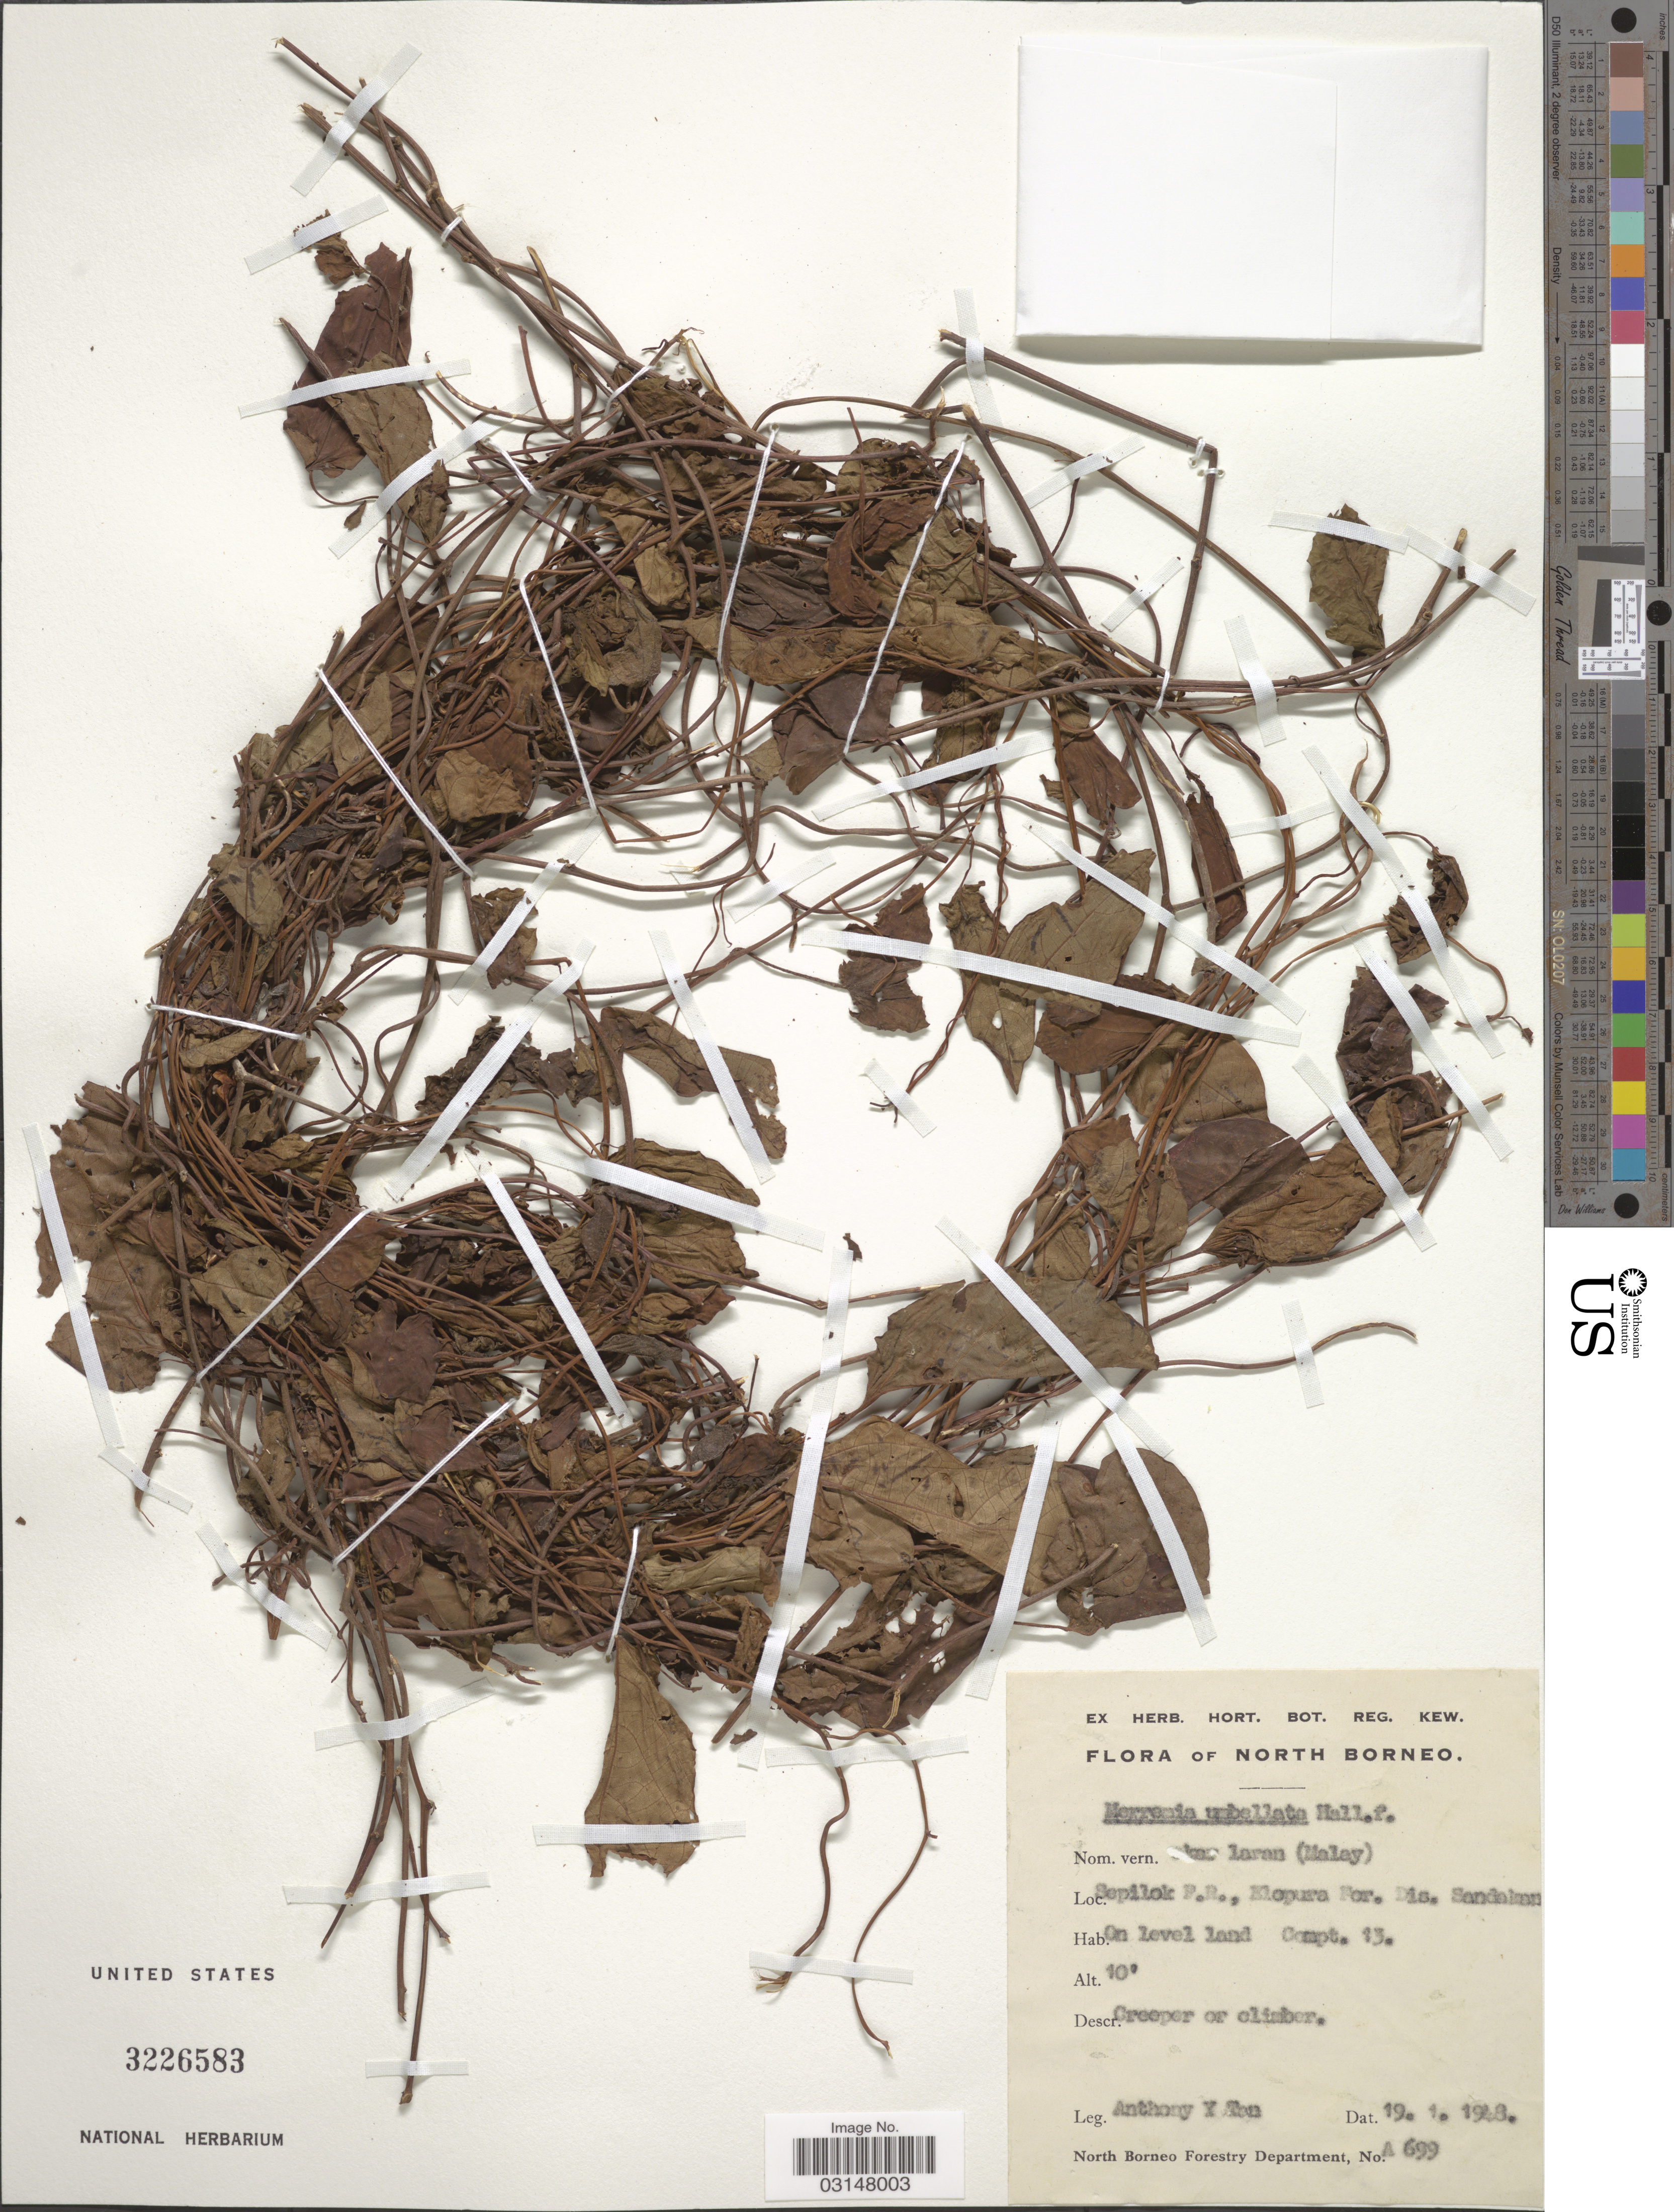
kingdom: Plantae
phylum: Tracheophyta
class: Magnoliopsida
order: Solanales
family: Convolvulaceae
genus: Camonea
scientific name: Camonea umbellata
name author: (L.) A. R. Simões & Staples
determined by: Wagner, W. L., (BOT), Smithsonian Institution - National Museum of Natural History (UNITED STATES)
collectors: Anthony & -- Ten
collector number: A699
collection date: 1948-01-19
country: Malaysia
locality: North Borneo. Sepilok P. R., Elopura For. Dis. Sandakan. Compt. 13.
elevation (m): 3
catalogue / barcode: US 3226583